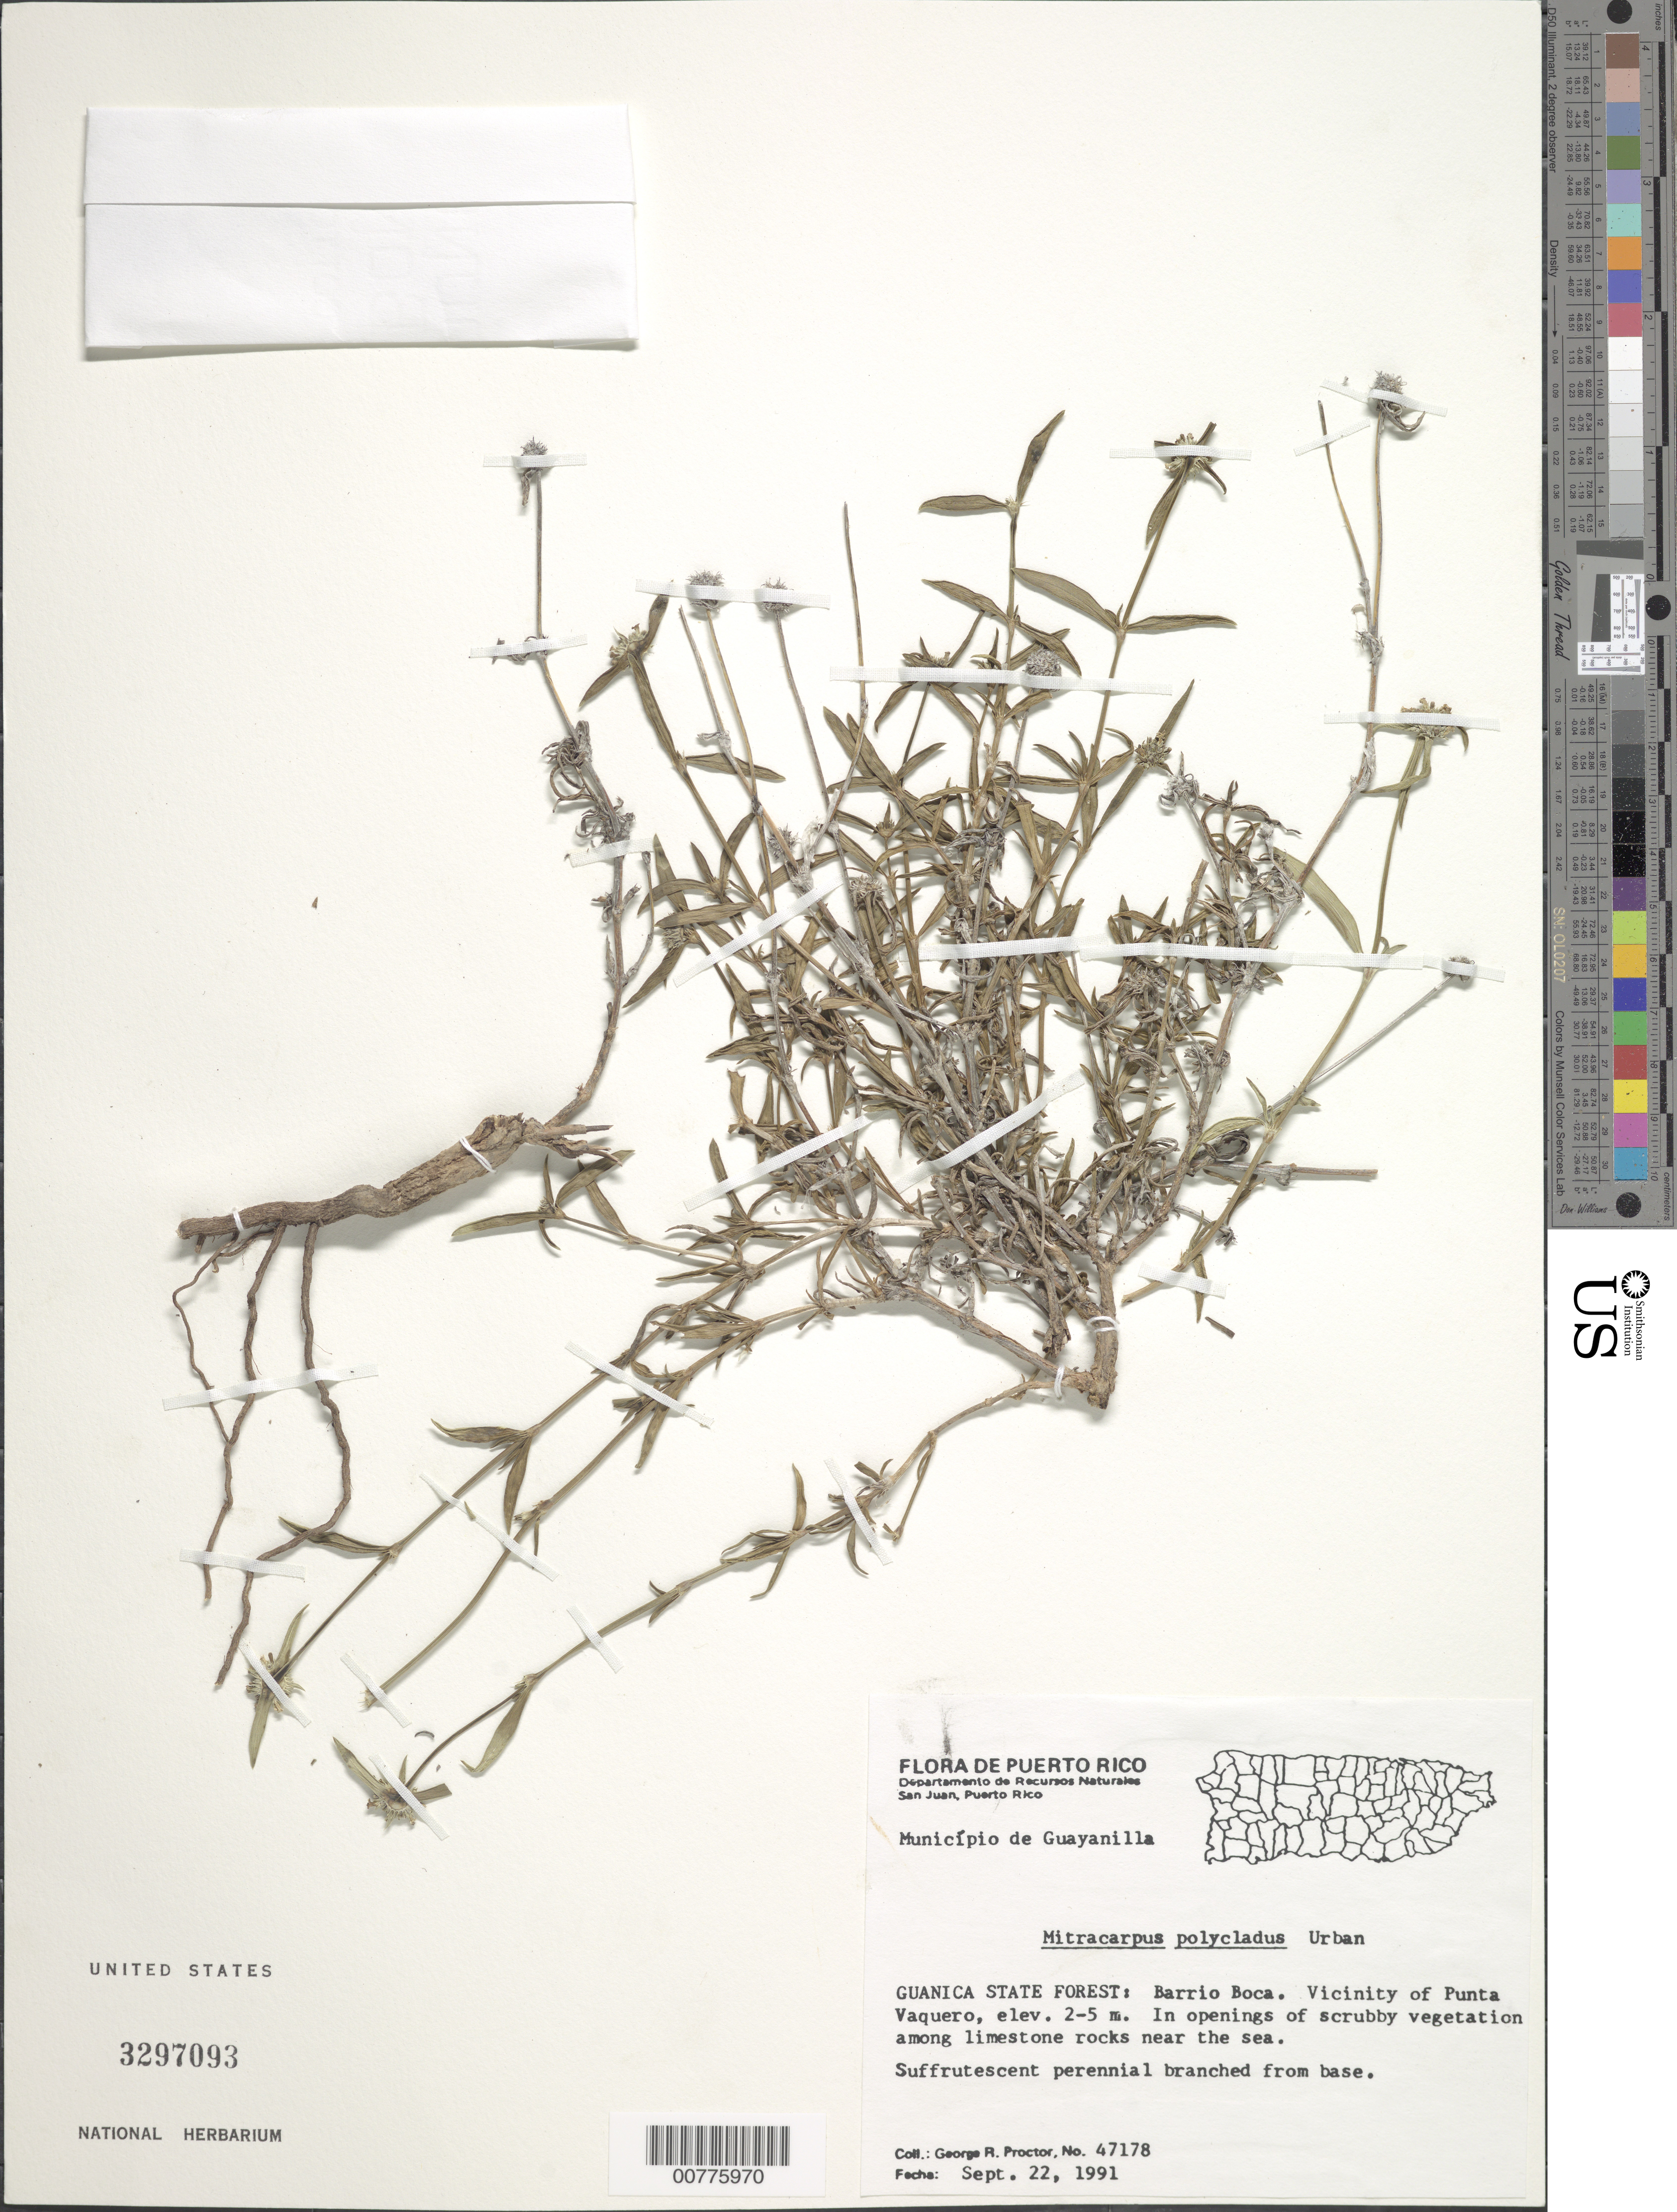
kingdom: Plantae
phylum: Tracheophyta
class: Magnoliopsida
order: Gentianales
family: Rubiaceae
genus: Mitracarpus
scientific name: Mitracarpus polycladus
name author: Urb.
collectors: G. R. Proctor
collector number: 47178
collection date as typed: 22 Sep 1991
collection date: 1991-09-22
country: Puerto Rico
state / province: Guayanilla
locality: Municipio de Guayanilla. Guanica State Forest: Barrio Boca. Vicinity of Punta Vaquero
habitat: Openings of scrubby vegetation among limestone rocks near the sea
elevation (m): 2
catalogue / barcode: US 3297093